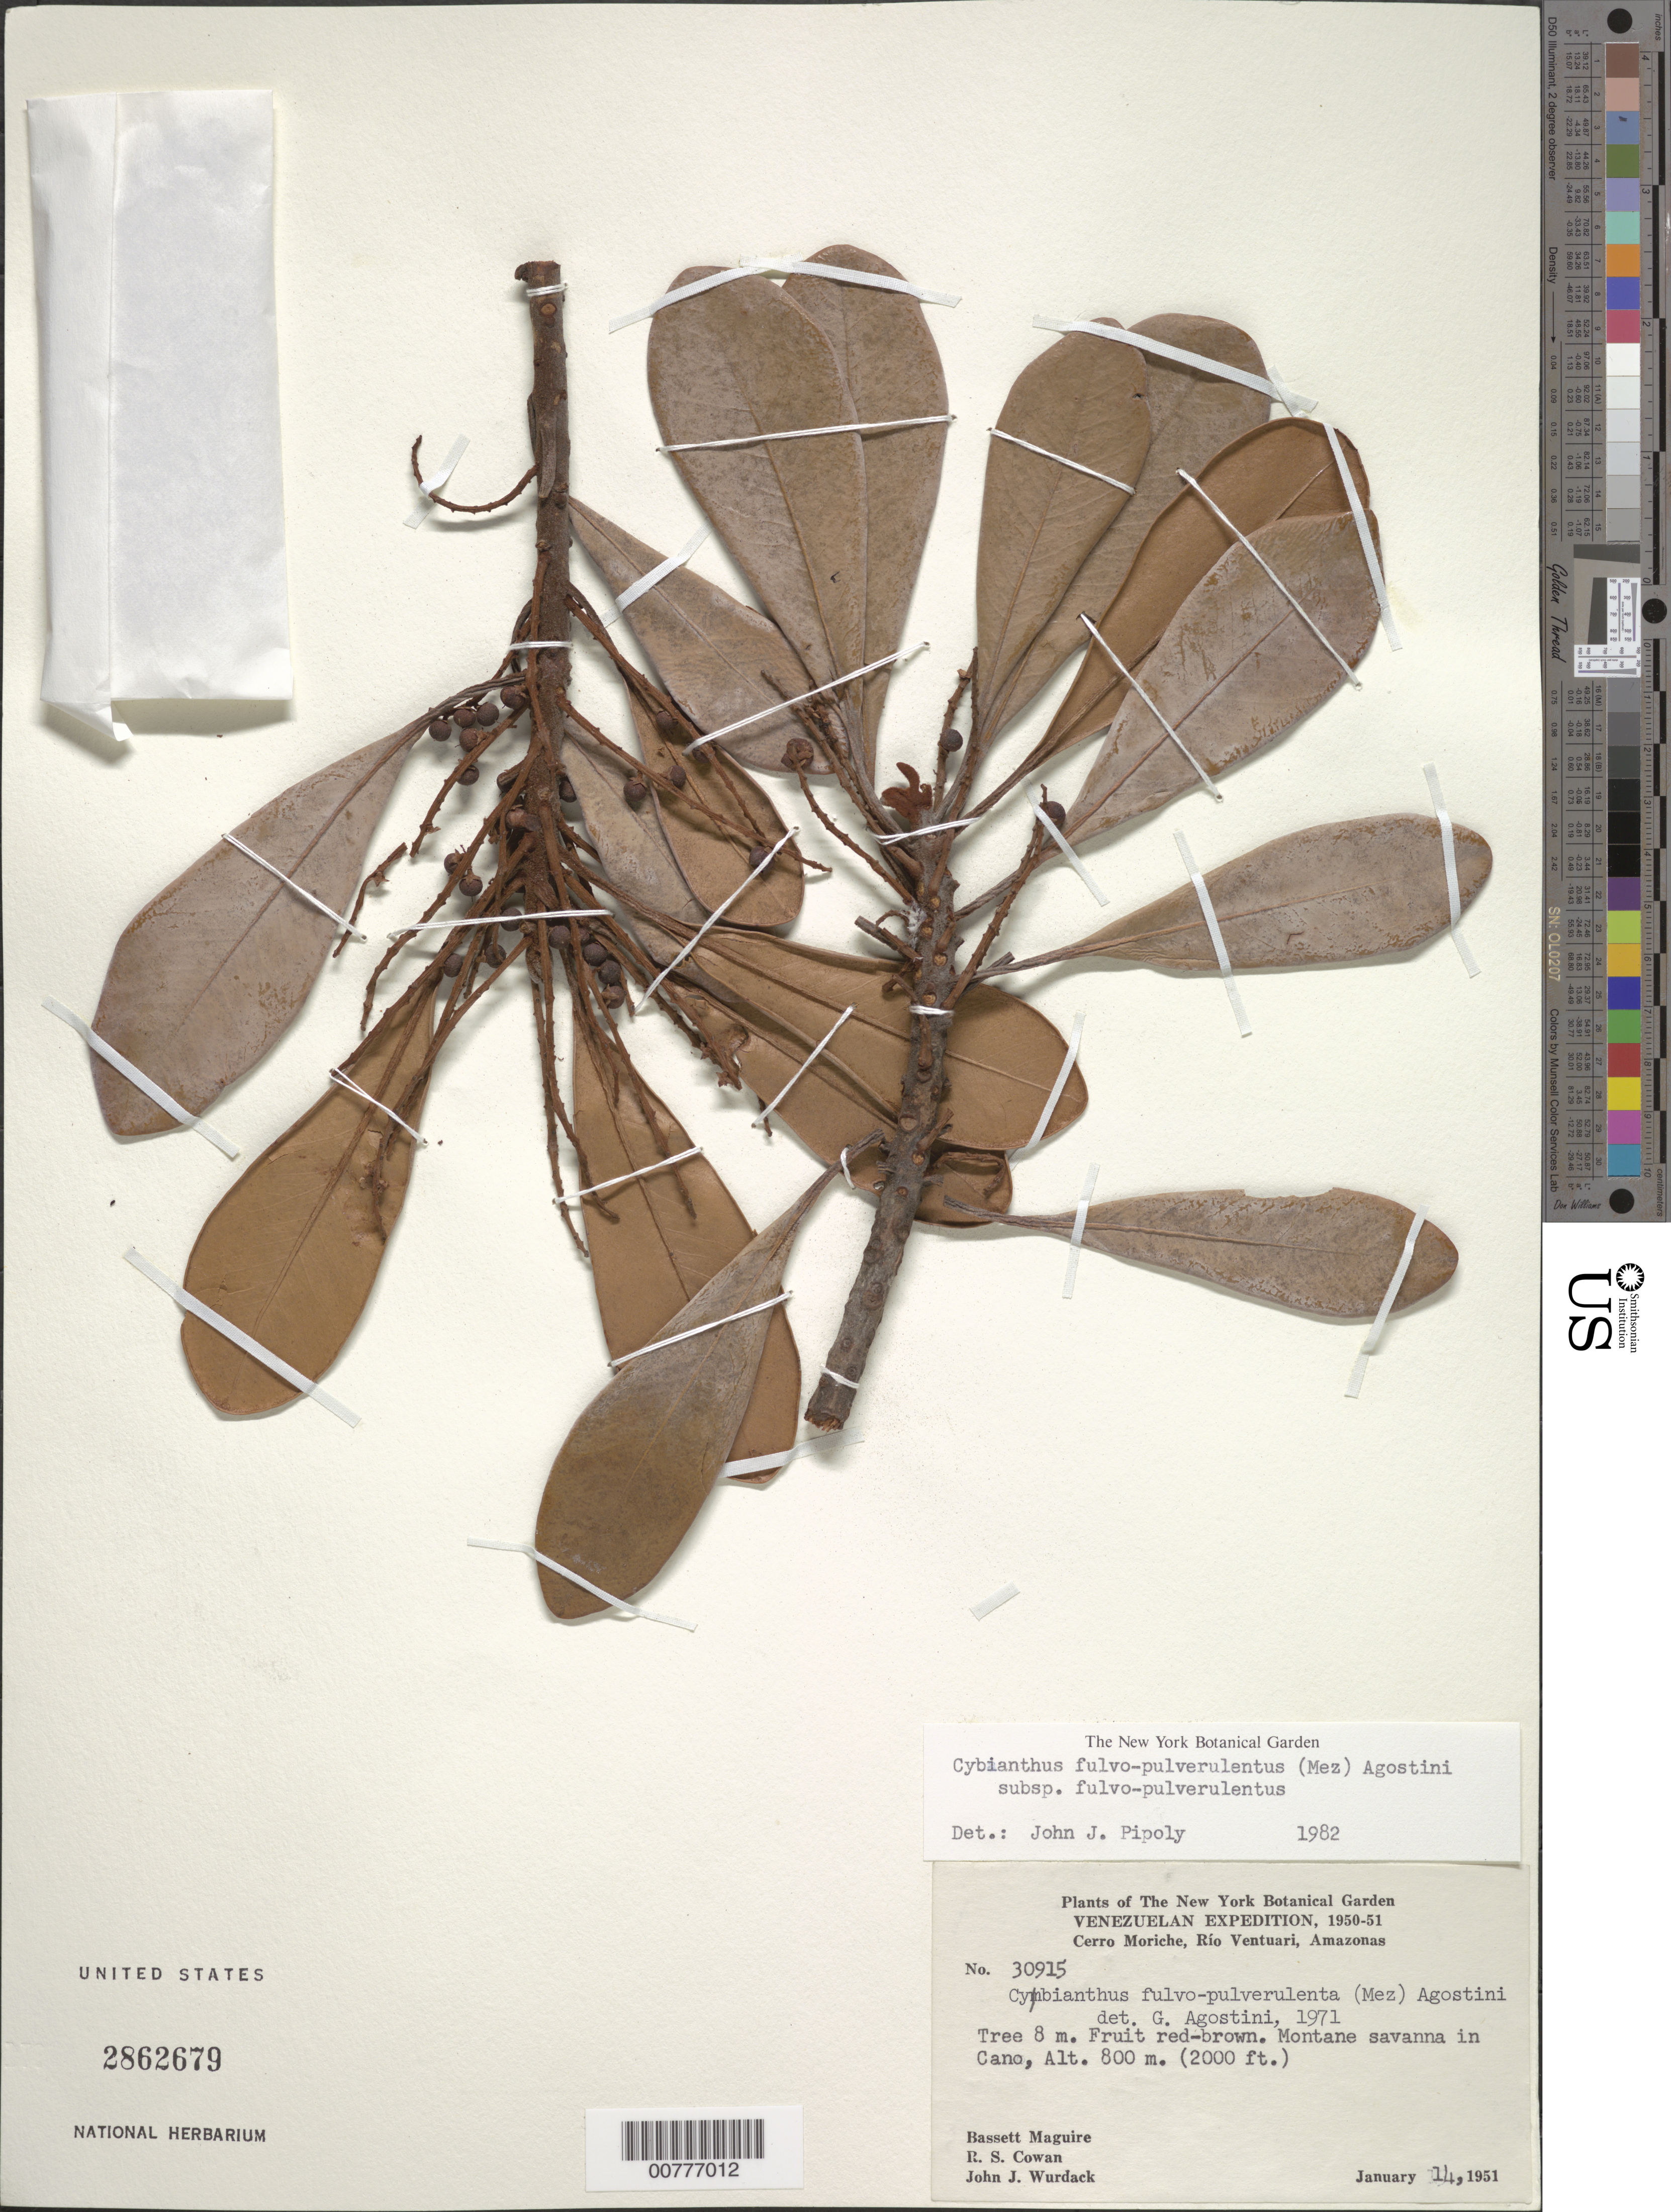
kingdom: Plantae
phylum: Tracheophyta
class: Magnoliopsida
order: Ericales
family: Primulaceae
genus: Cybianthus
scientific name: Cybianthus fulvopulverulentus subsp. fulvopulverulentus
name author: (Mez) G. Agostini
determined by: Pipoly, J. J., III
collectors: B. Maguire, R. S. Cowan & J. J. Wurdack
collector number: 30915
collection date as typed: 14-Jan-51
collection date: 1951-01-14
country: Venezuela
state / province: Amazonas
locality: Cerro Moriche, Río Ventuari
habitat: Montane savanna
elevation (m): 800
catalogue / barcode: US 2862679